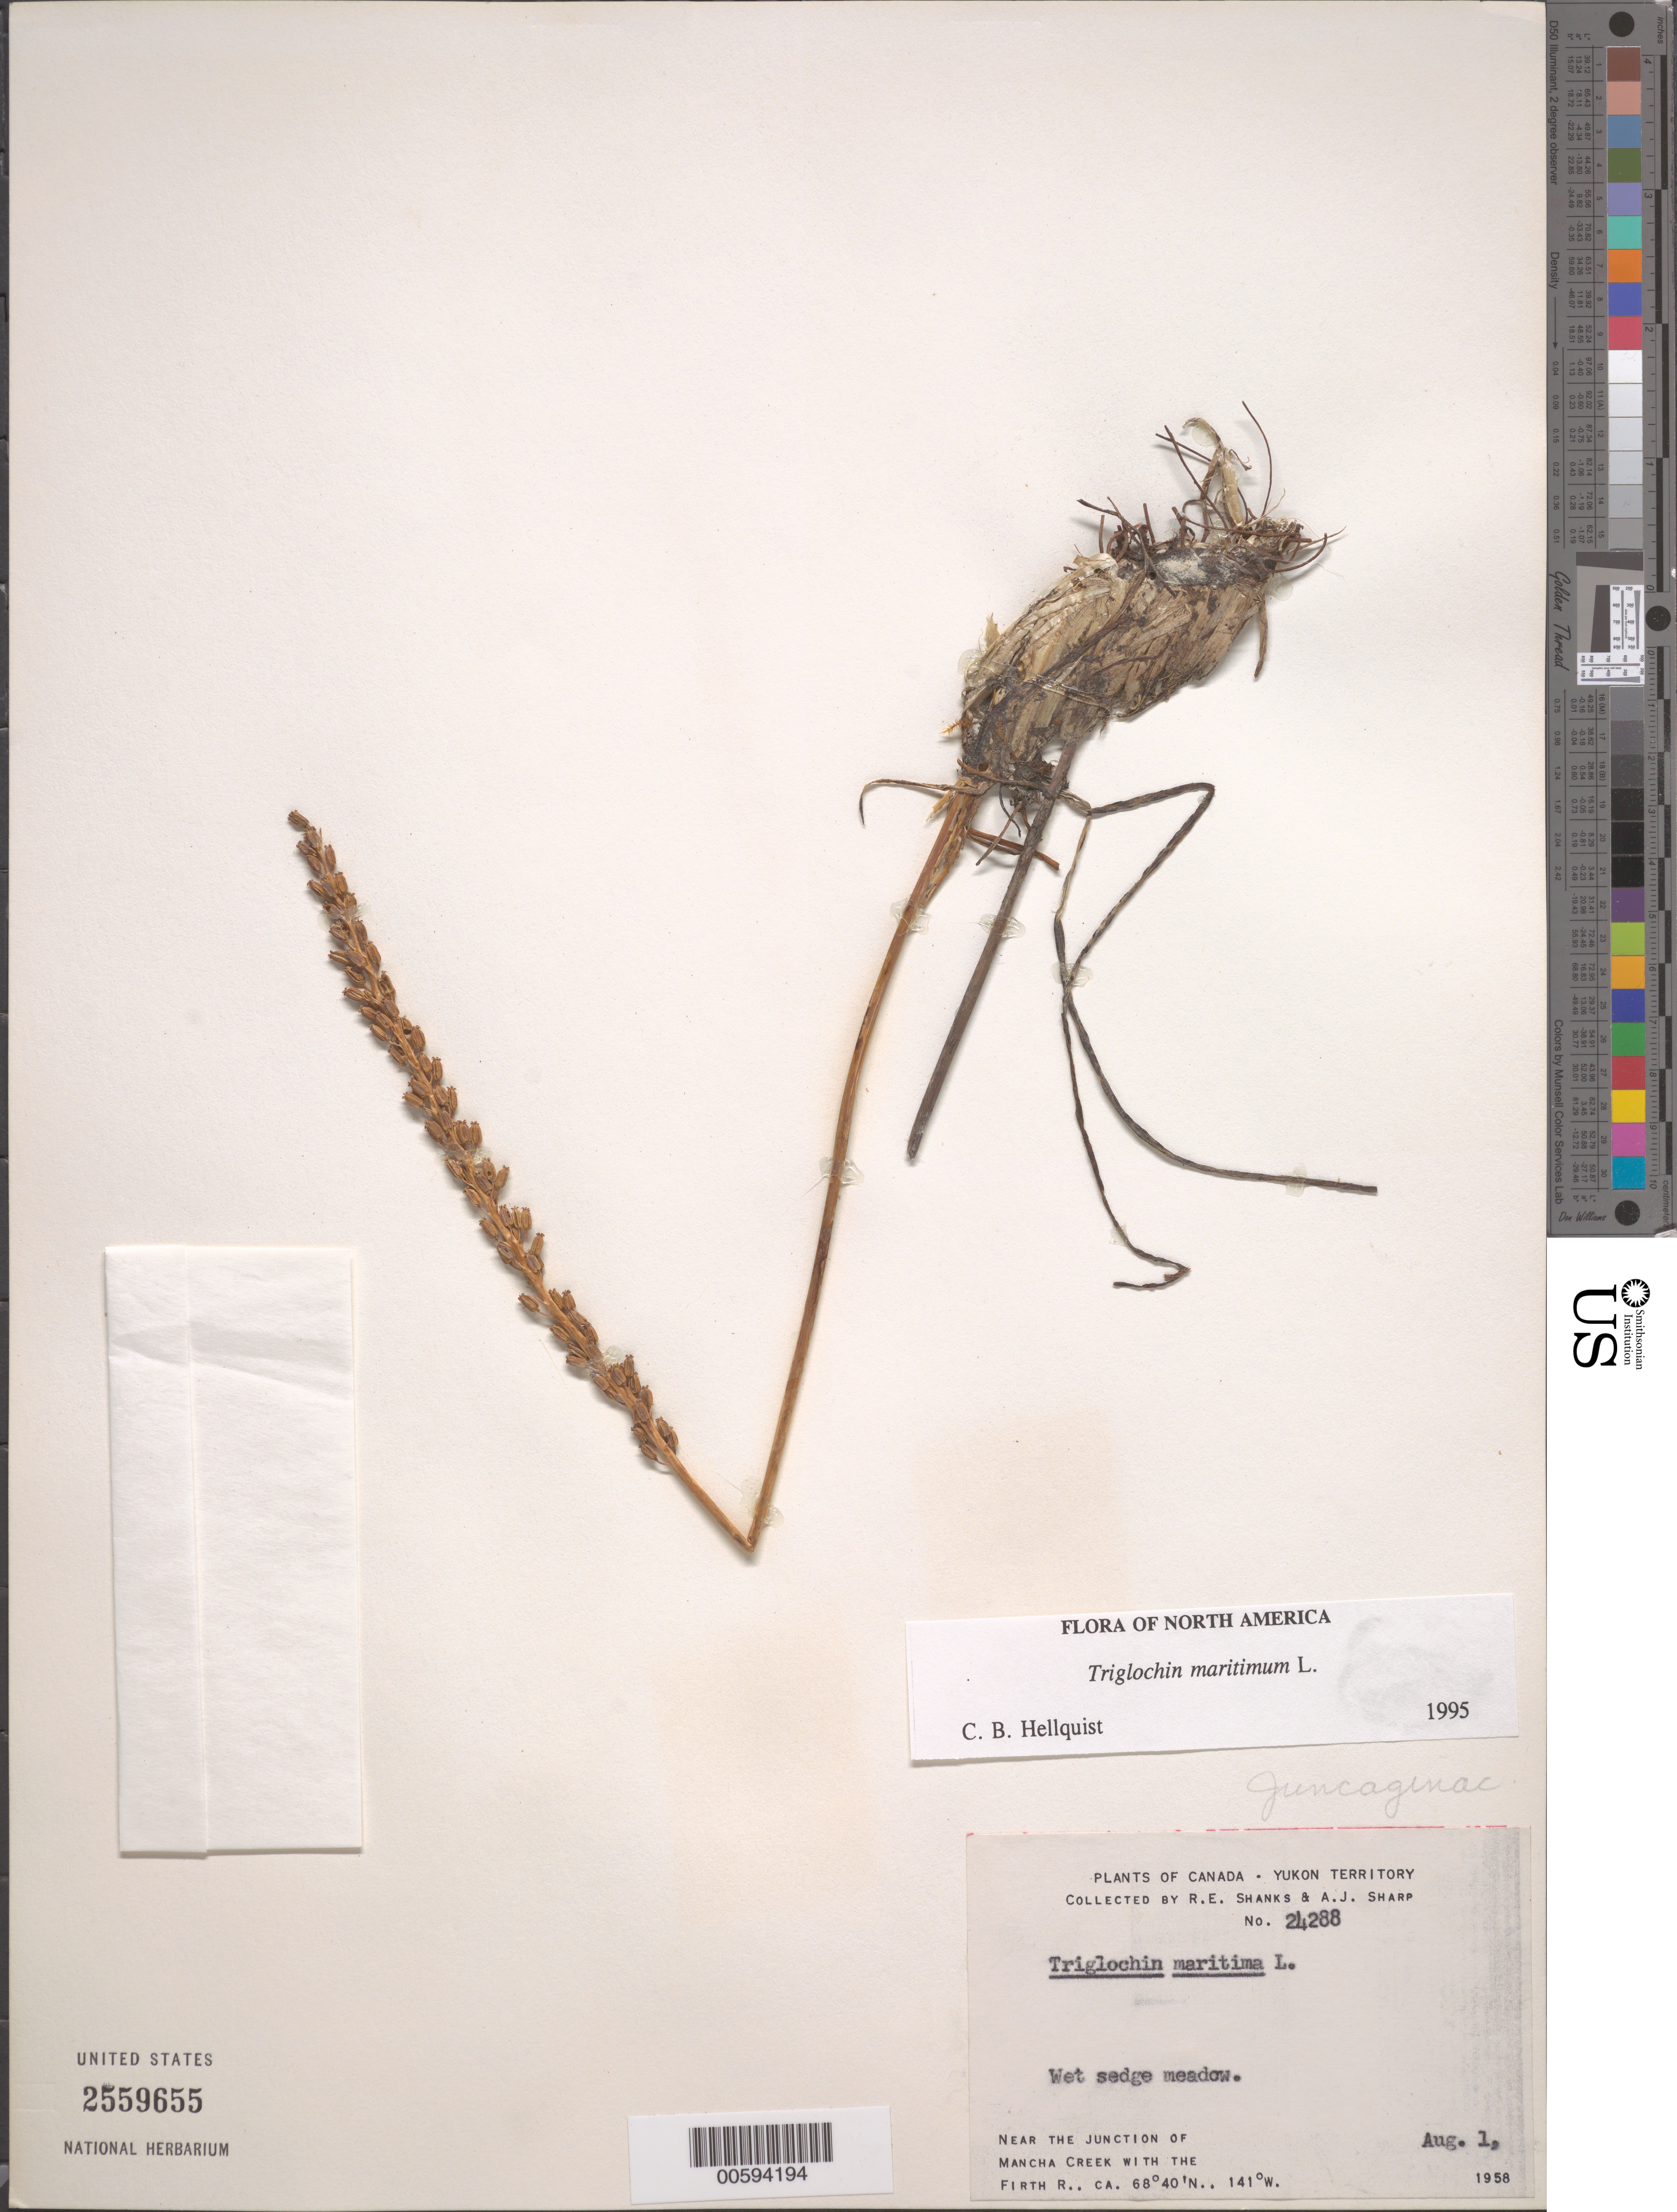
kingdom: Plantae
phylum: Tracheophyta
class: Liliopsida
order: Alismatales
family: Juncaginaceae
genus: Triglochin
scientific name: Triglochin maritima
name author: L.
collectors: R. Shanks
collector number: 24288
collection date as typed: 01 Aug 1958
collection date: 1958-08-01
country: Canada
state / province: Yukon Territory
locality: Near the junction of Mancha Creek with the Firth River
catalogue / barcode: US 2559655